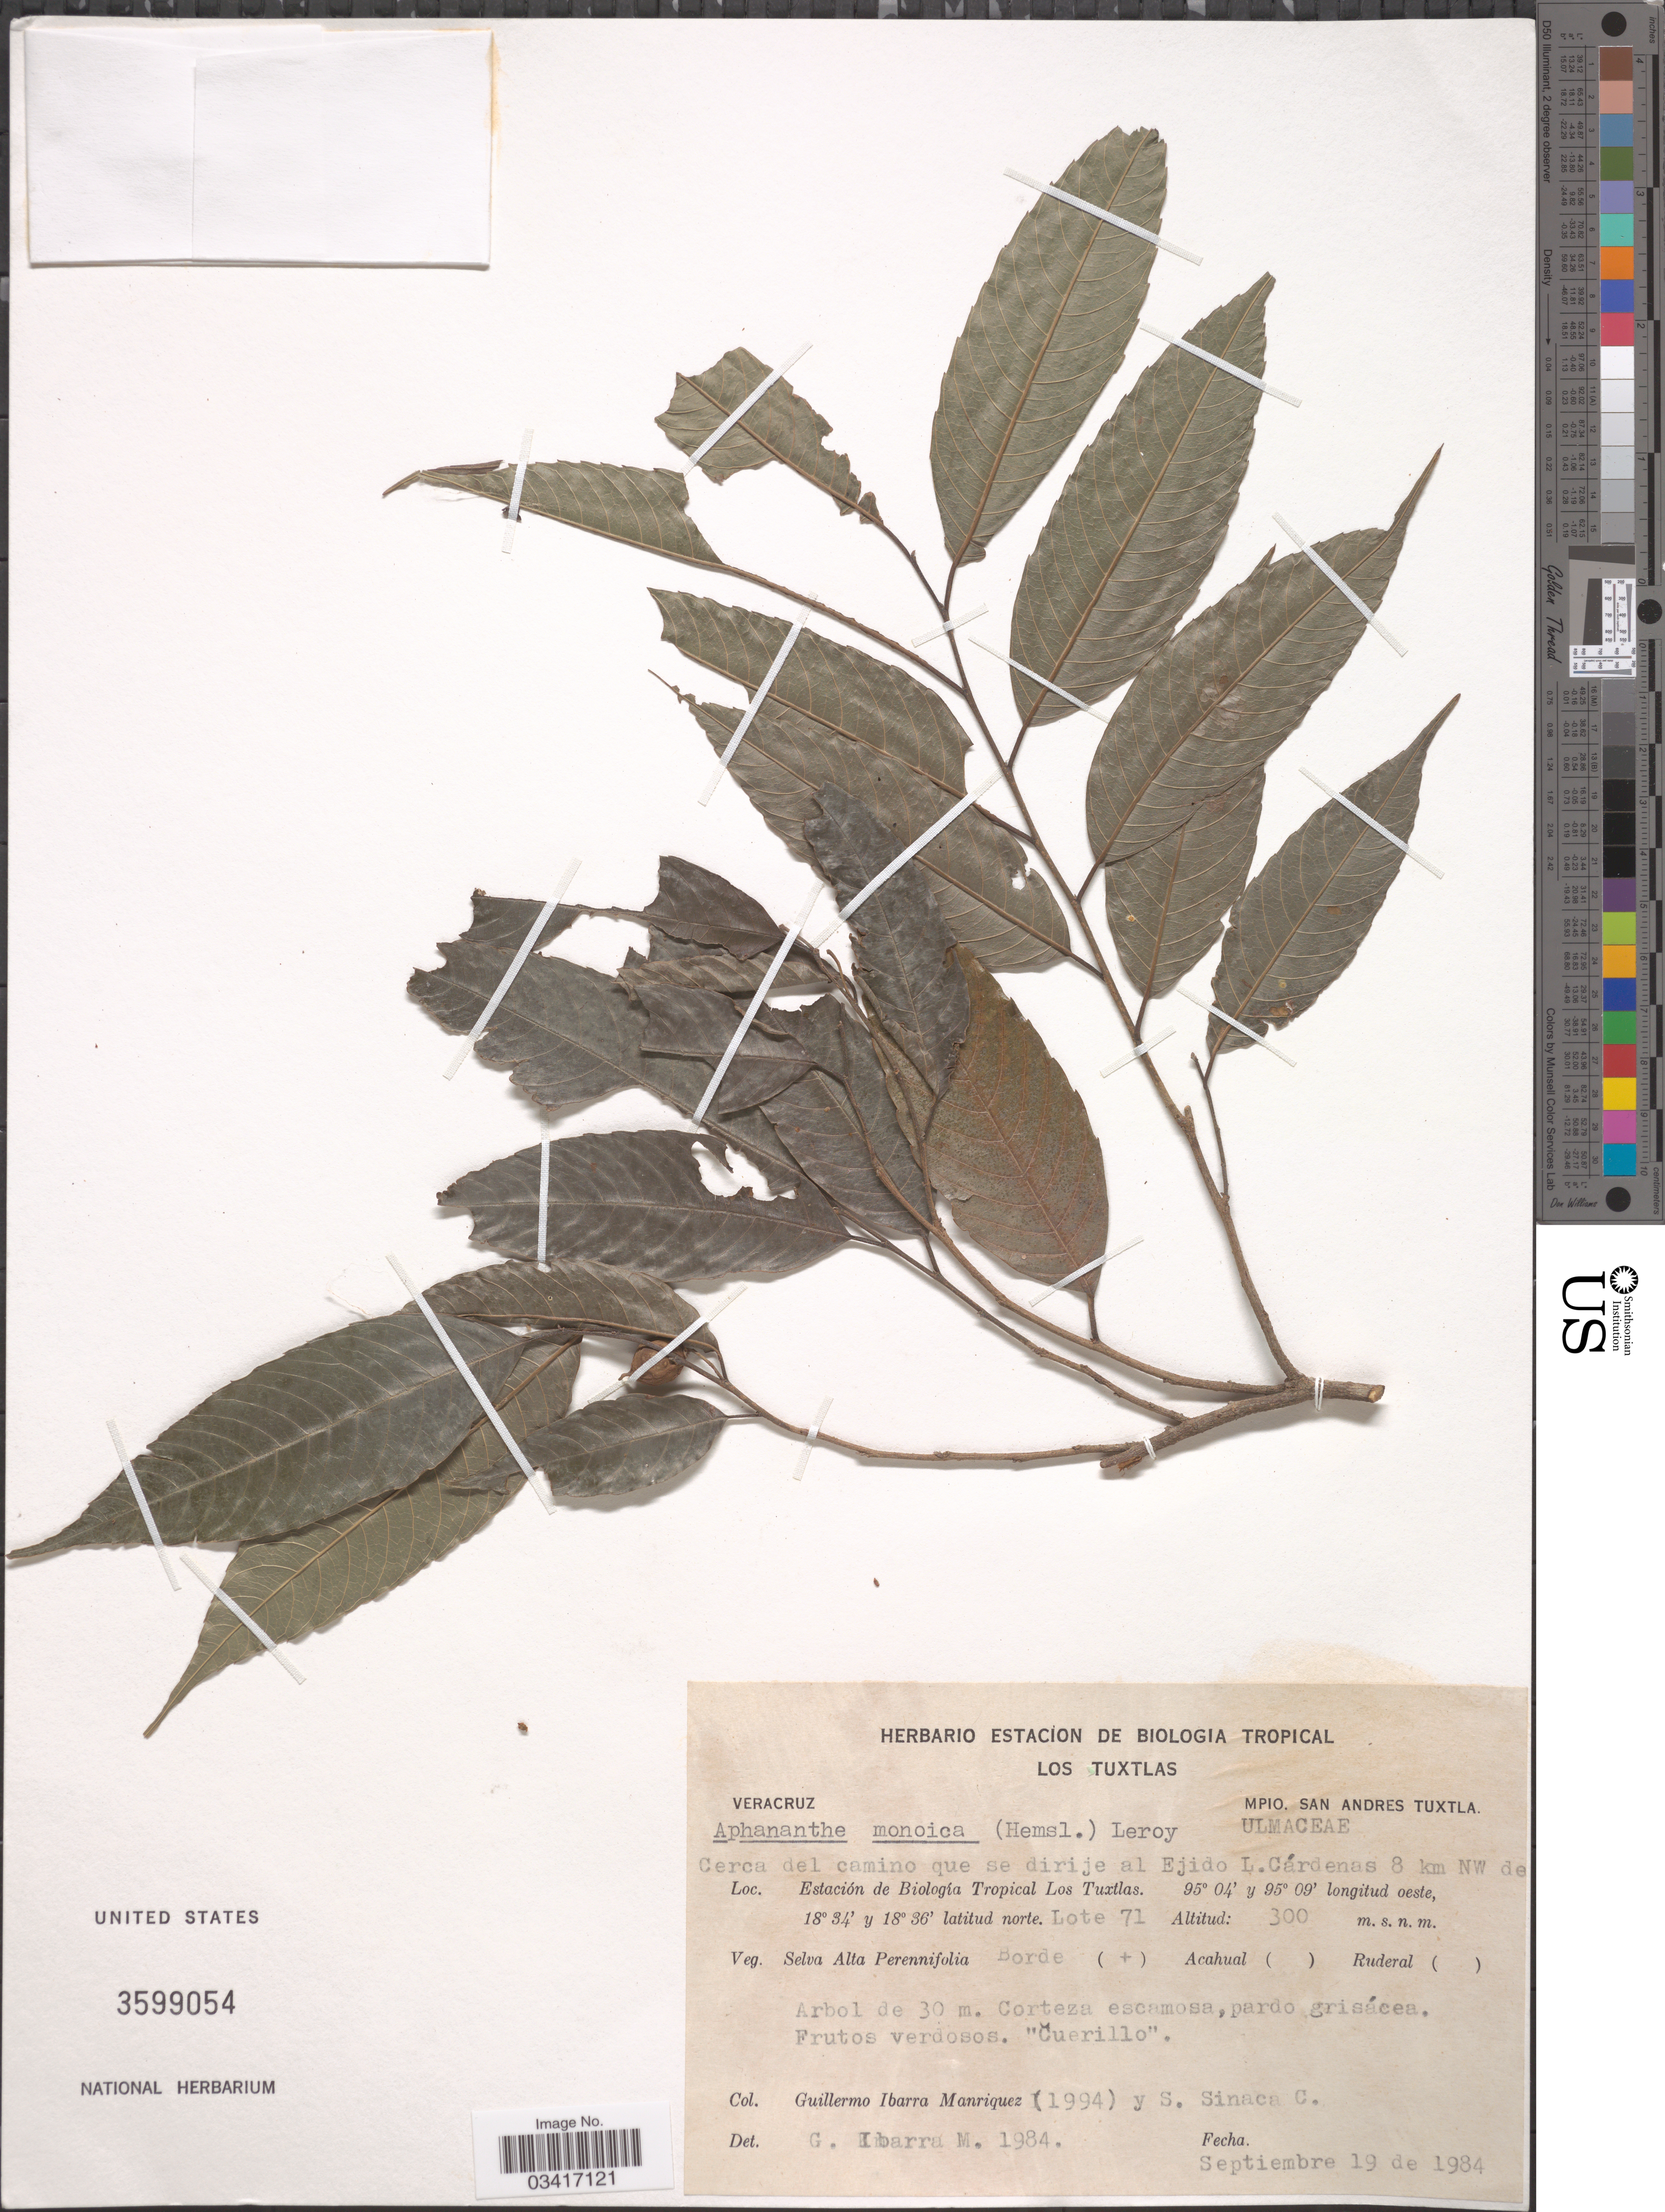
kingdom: Plantae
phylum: Tracheophyta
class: Magnoliopsida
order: Rosales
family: Cannabaceae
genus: Aphananthe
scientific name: Aphananthe monoica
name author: (Hemsl.) J.-F. Leroy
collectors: G. Ibarra M. & S. Sinaca Colin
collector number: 1994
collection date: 1984-09-19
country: Mexico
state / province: Veracruz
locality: Veracruz. Mpio. San Andres Tuxtla. Cerca del camino que se dirije al Ejido L. Cárdenas 8 km NW de Estación de Biología Tropical Los Tuxtlas.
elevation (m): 300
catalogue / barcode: US 3599054